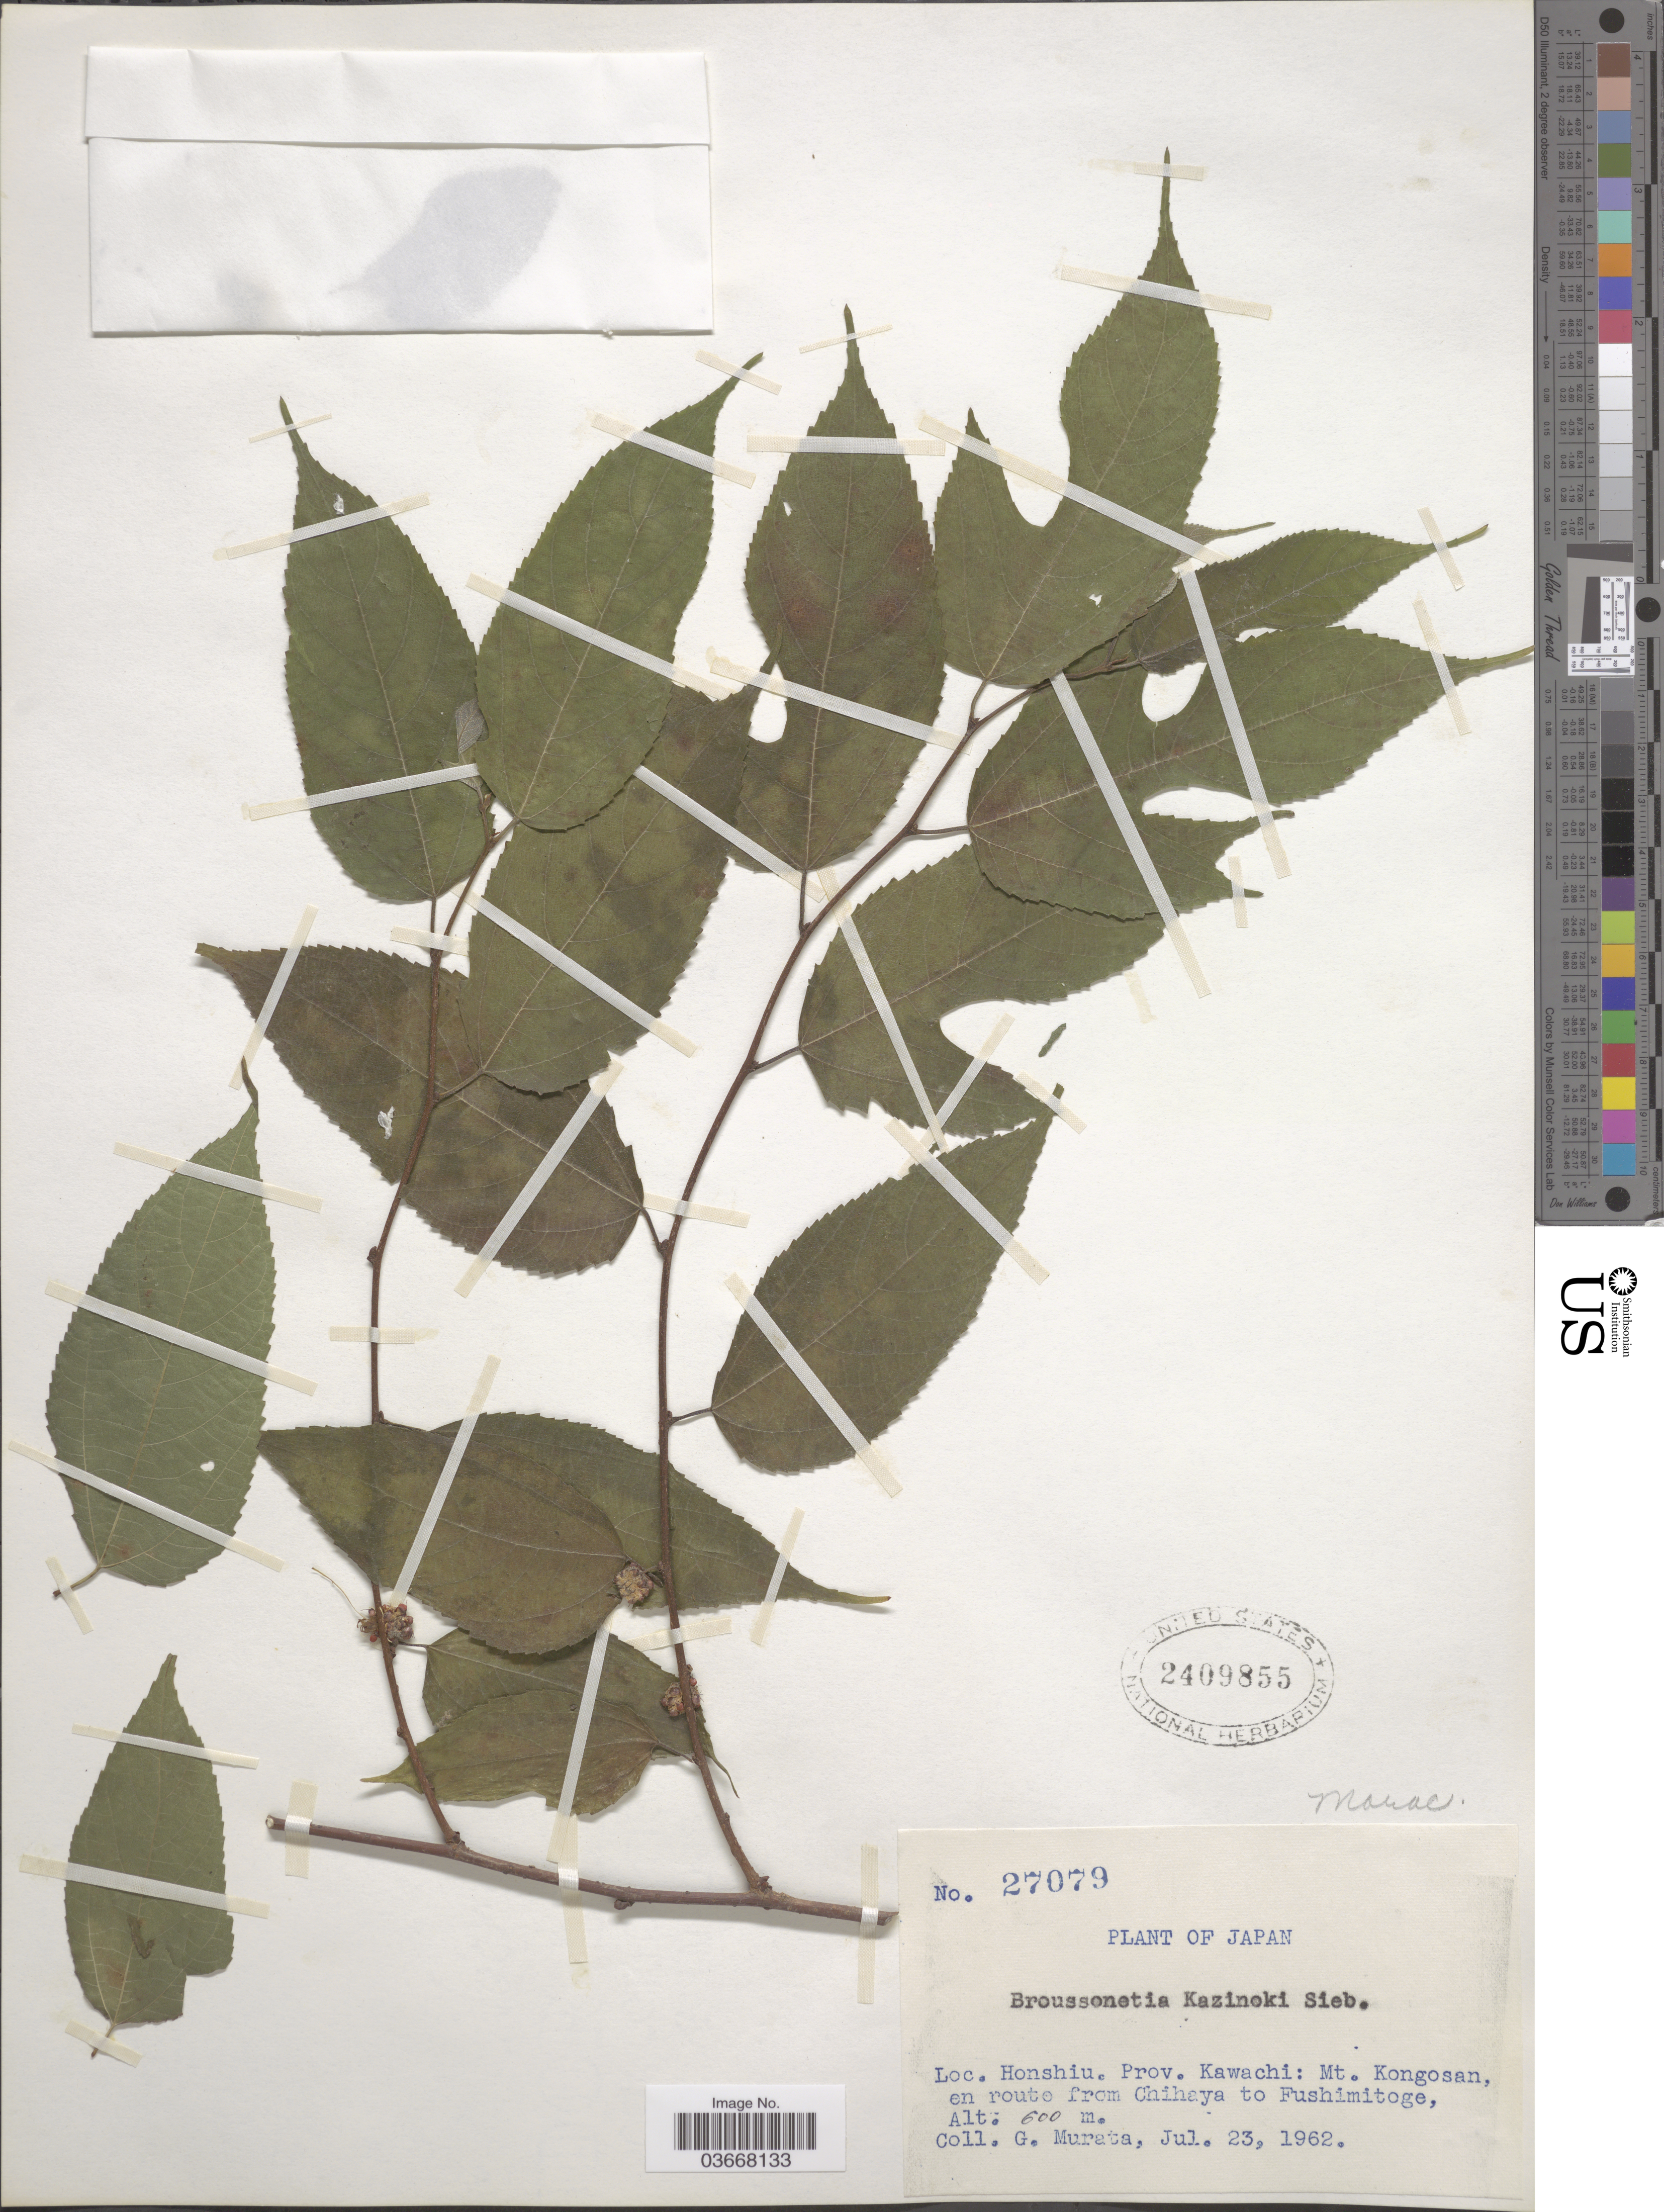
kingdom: Plantae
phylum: Tracheophyta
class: Magnoliopsida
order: Rosales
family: Moraceae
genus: Broussonetia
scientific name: Broussonetia kazinoki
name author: Siebold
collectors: G. Murata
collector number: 27079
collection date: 1962-07-23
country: Japan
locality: Honshiu. Prov. Kawachi: Mt. Kongosan, en route from Chihaya to Fushimitoge.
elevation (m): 600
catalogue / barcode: US 2409855